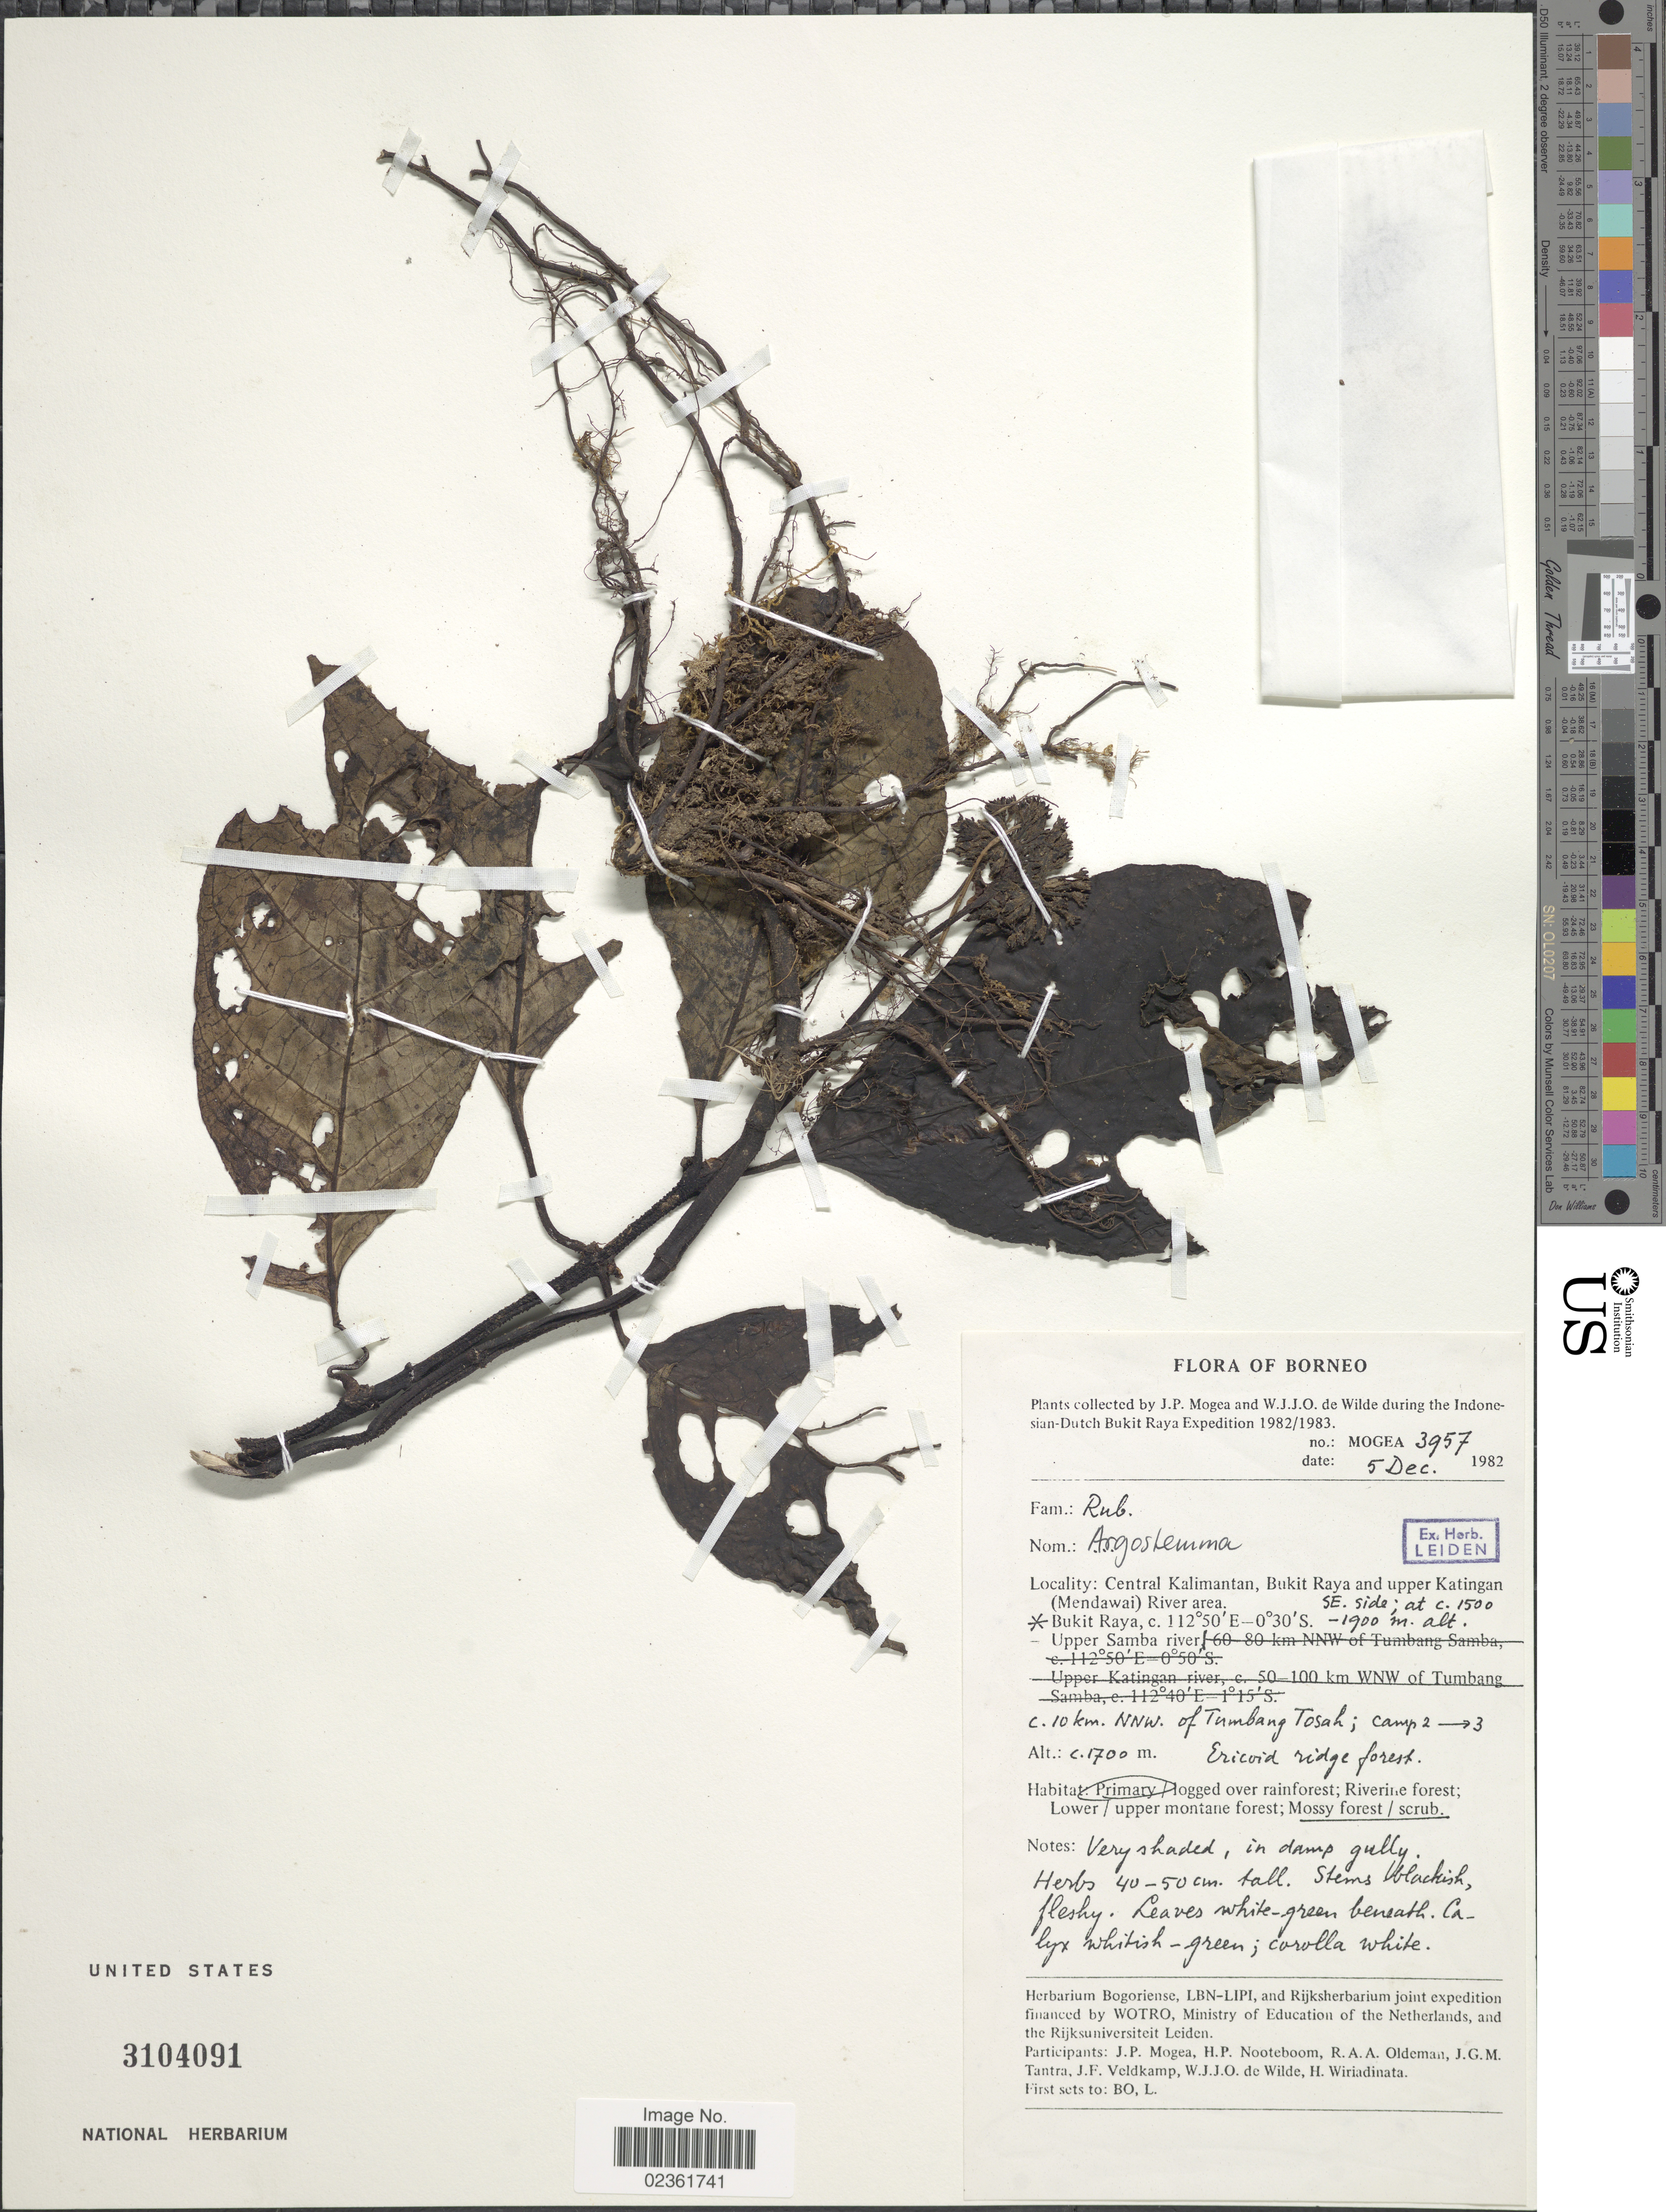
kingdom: Plantae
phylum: Tracheophyta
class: Magnoliopsida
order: Gentianales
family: Rubiaceae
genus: Argostemma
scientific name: Argostemma sp.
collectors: J. Mogea & W. J. de Wilde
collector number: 3957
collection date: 1982-12-05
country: Indonesia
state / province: Kalimantan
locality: Borneo, Central Kalimantan, Bukit Raya and upper Katingan (Mednawai) River area, SE side, Upper Samba river, c. 10 km. NNW. of Tumbang Tosah; camp 2->3, ridge forest.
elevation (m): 1700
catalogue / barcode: US 3104091